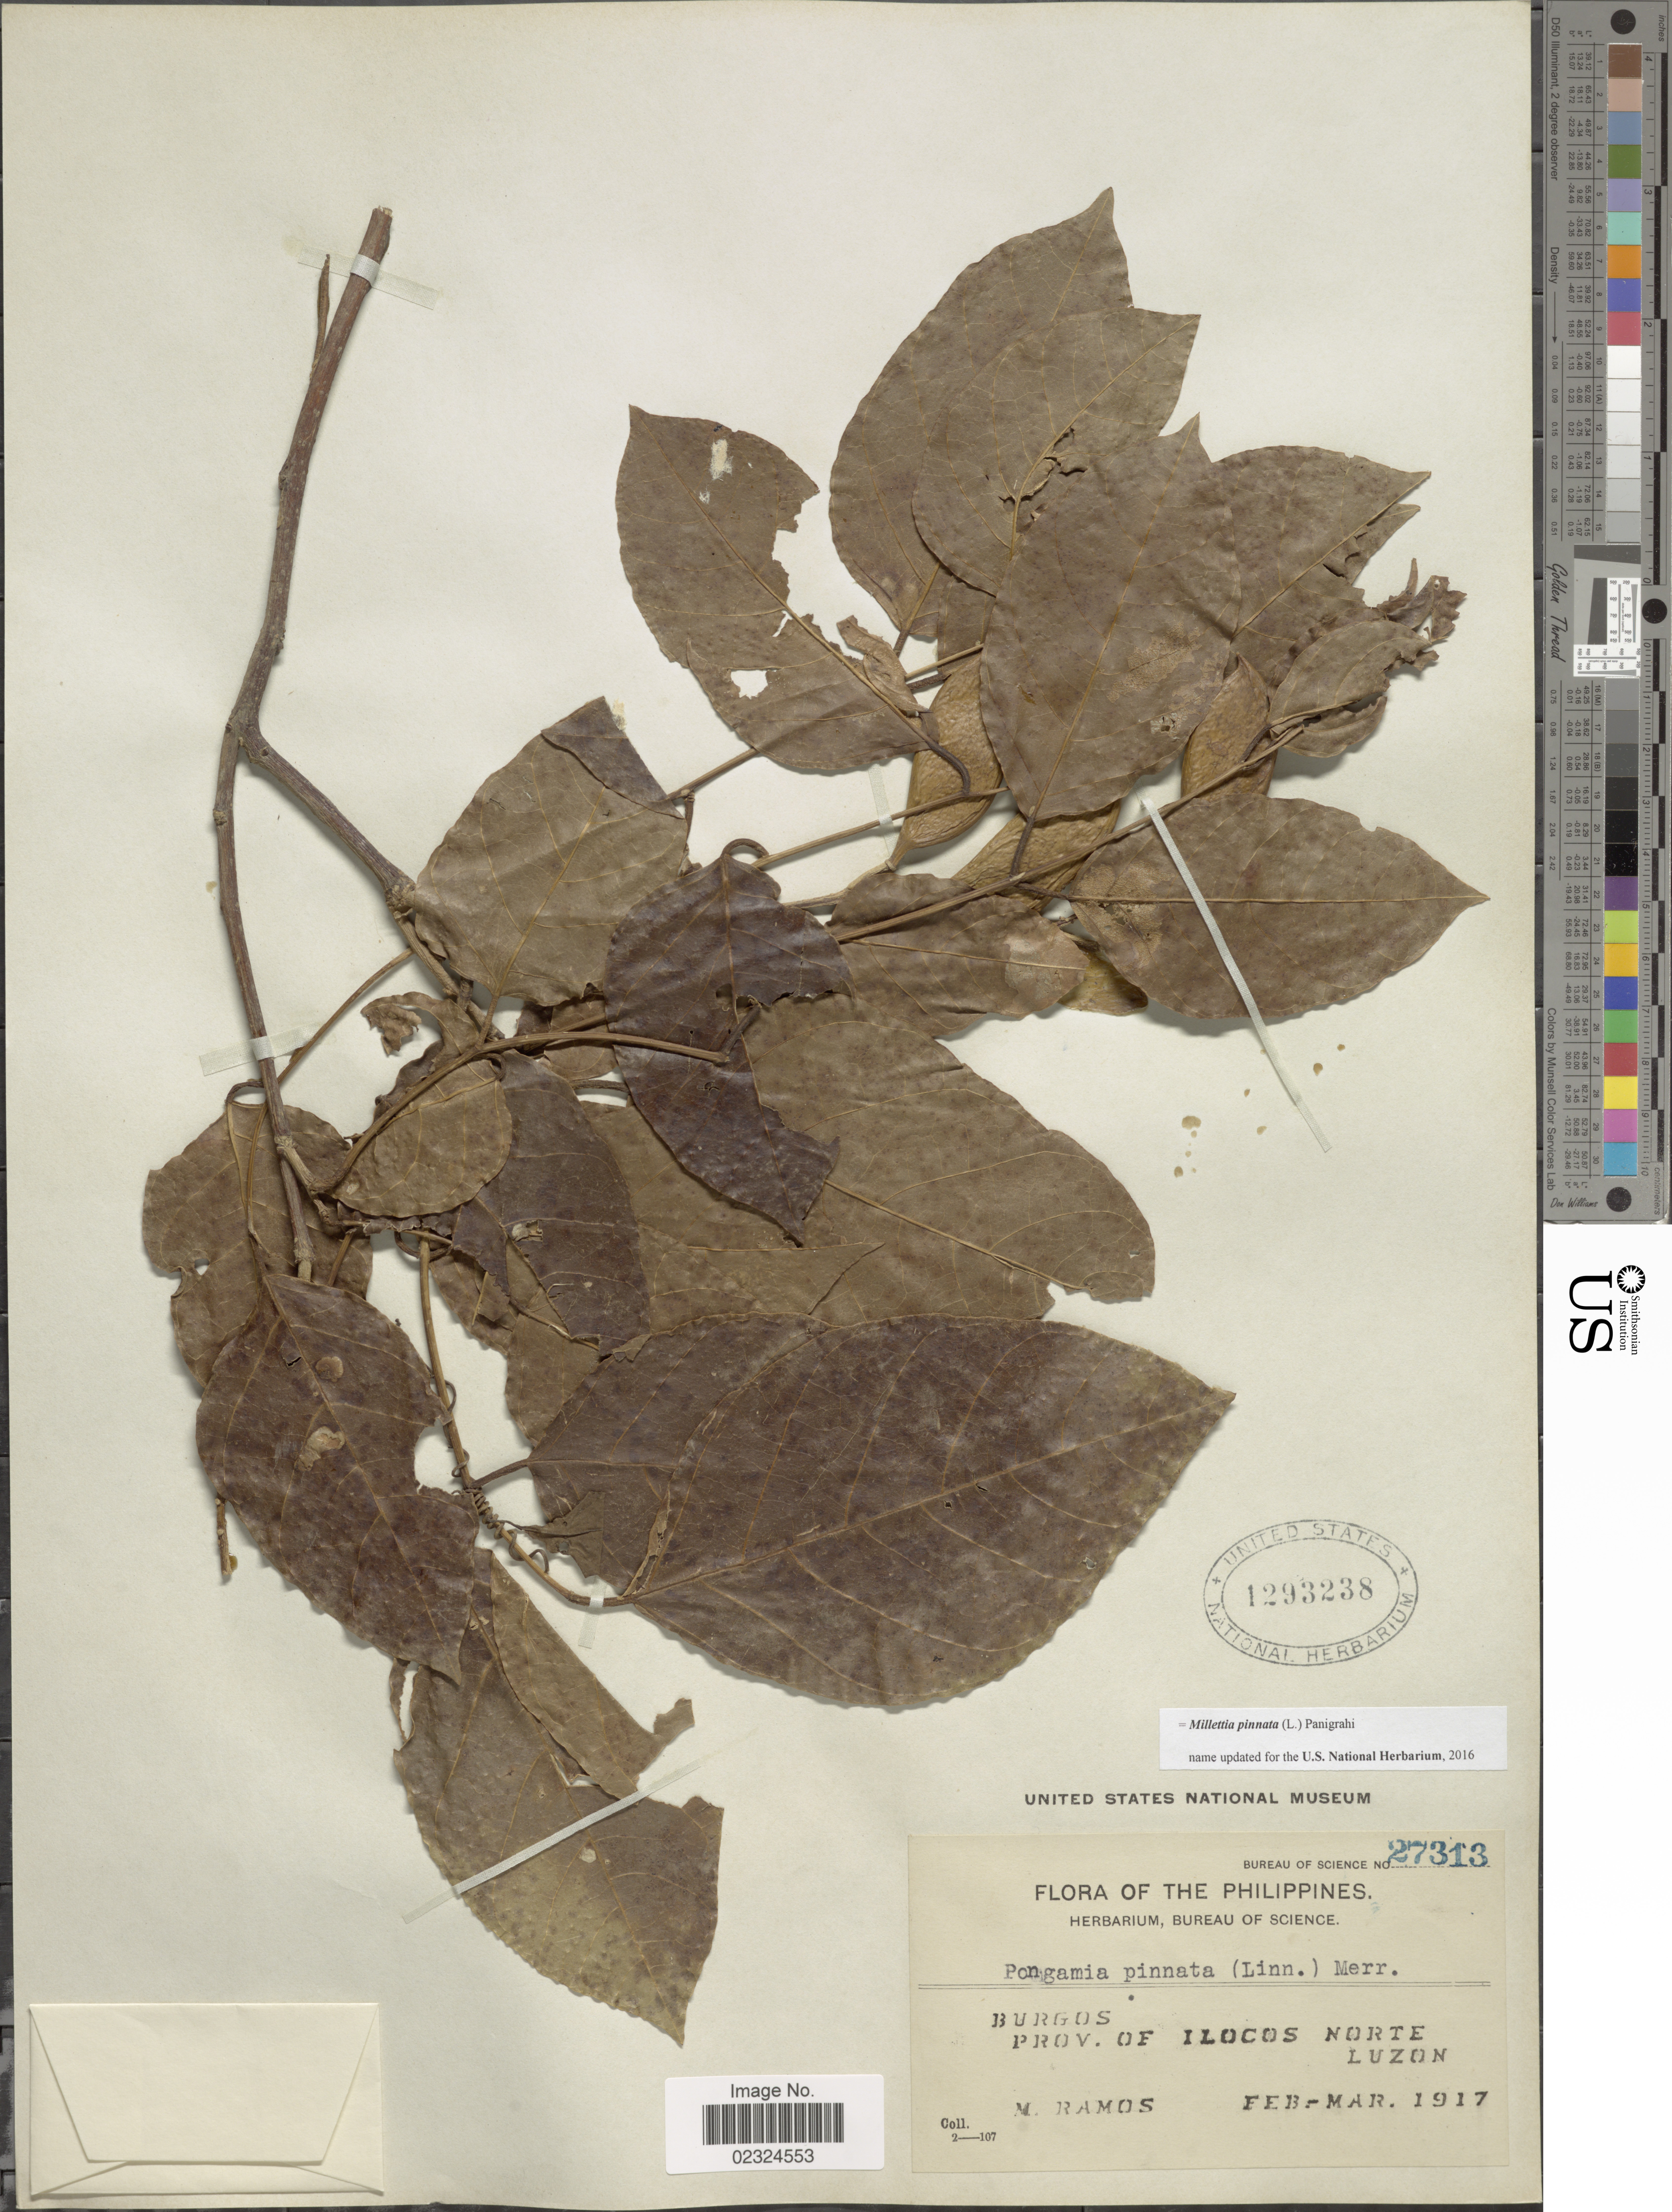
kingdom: Plantae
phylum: Tracheophyta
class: Magnoliopsida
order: Fabales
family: Fabaceae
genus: Millettia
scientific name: Millettia pinnata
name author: (L.) Panigrahi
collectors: M. Ramos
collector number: Bureau of Science 27313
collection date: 1917-02/1917-03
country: Philippines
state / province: Ilocos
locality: Burgos. Prov. of Ilocos Norte Luzon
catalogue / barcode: US 1293238